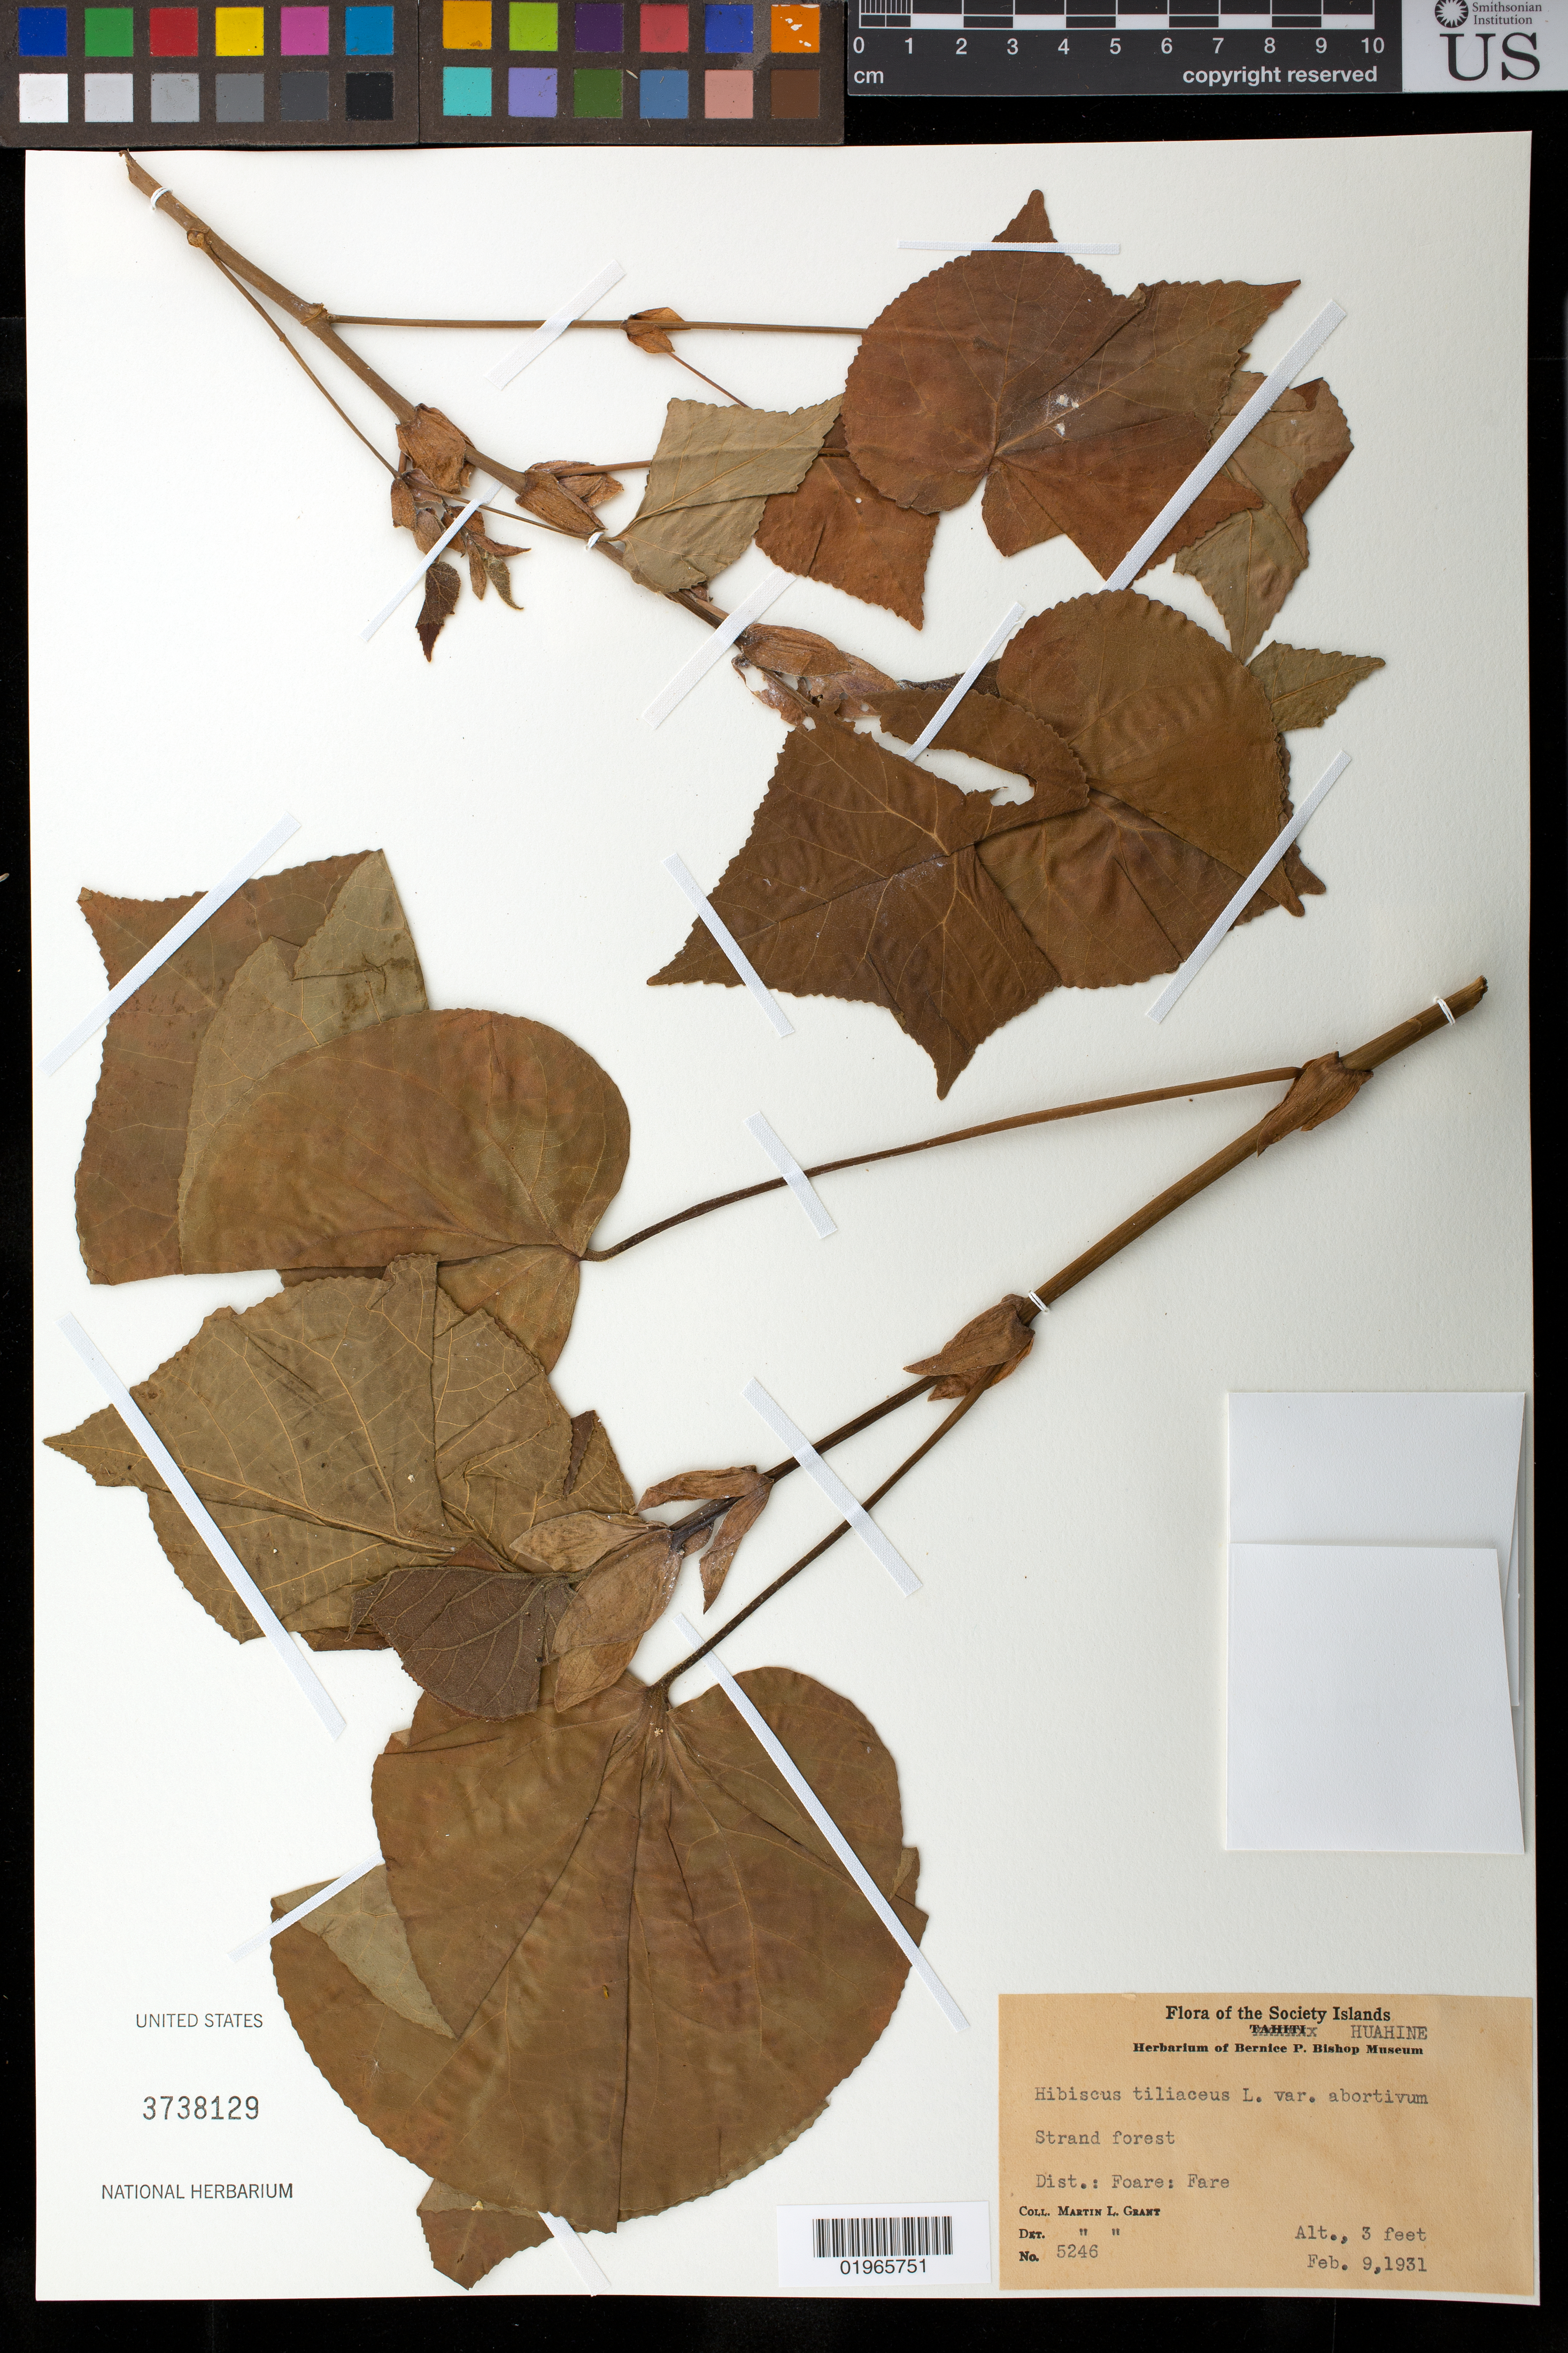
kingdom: Plantae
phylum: Tracheophyta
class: Magnoliopsida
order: Malvales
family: Malvaceae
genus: Talipariti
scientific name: Talipariti tiliaceum var. tiliaceum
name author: (L.) Fryxell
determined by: Dorr, Laurence J., Curator (BOT), Smithsonian Institution - National Museum of Natural History (UNITED STATES)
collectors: M. L. Grant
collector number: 5129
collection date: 1931-02-09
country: French Polynesia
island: Huahine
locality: Huahine. District: Foare: Fare.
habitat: Strand forest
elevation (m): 1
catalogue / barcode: US 3738129